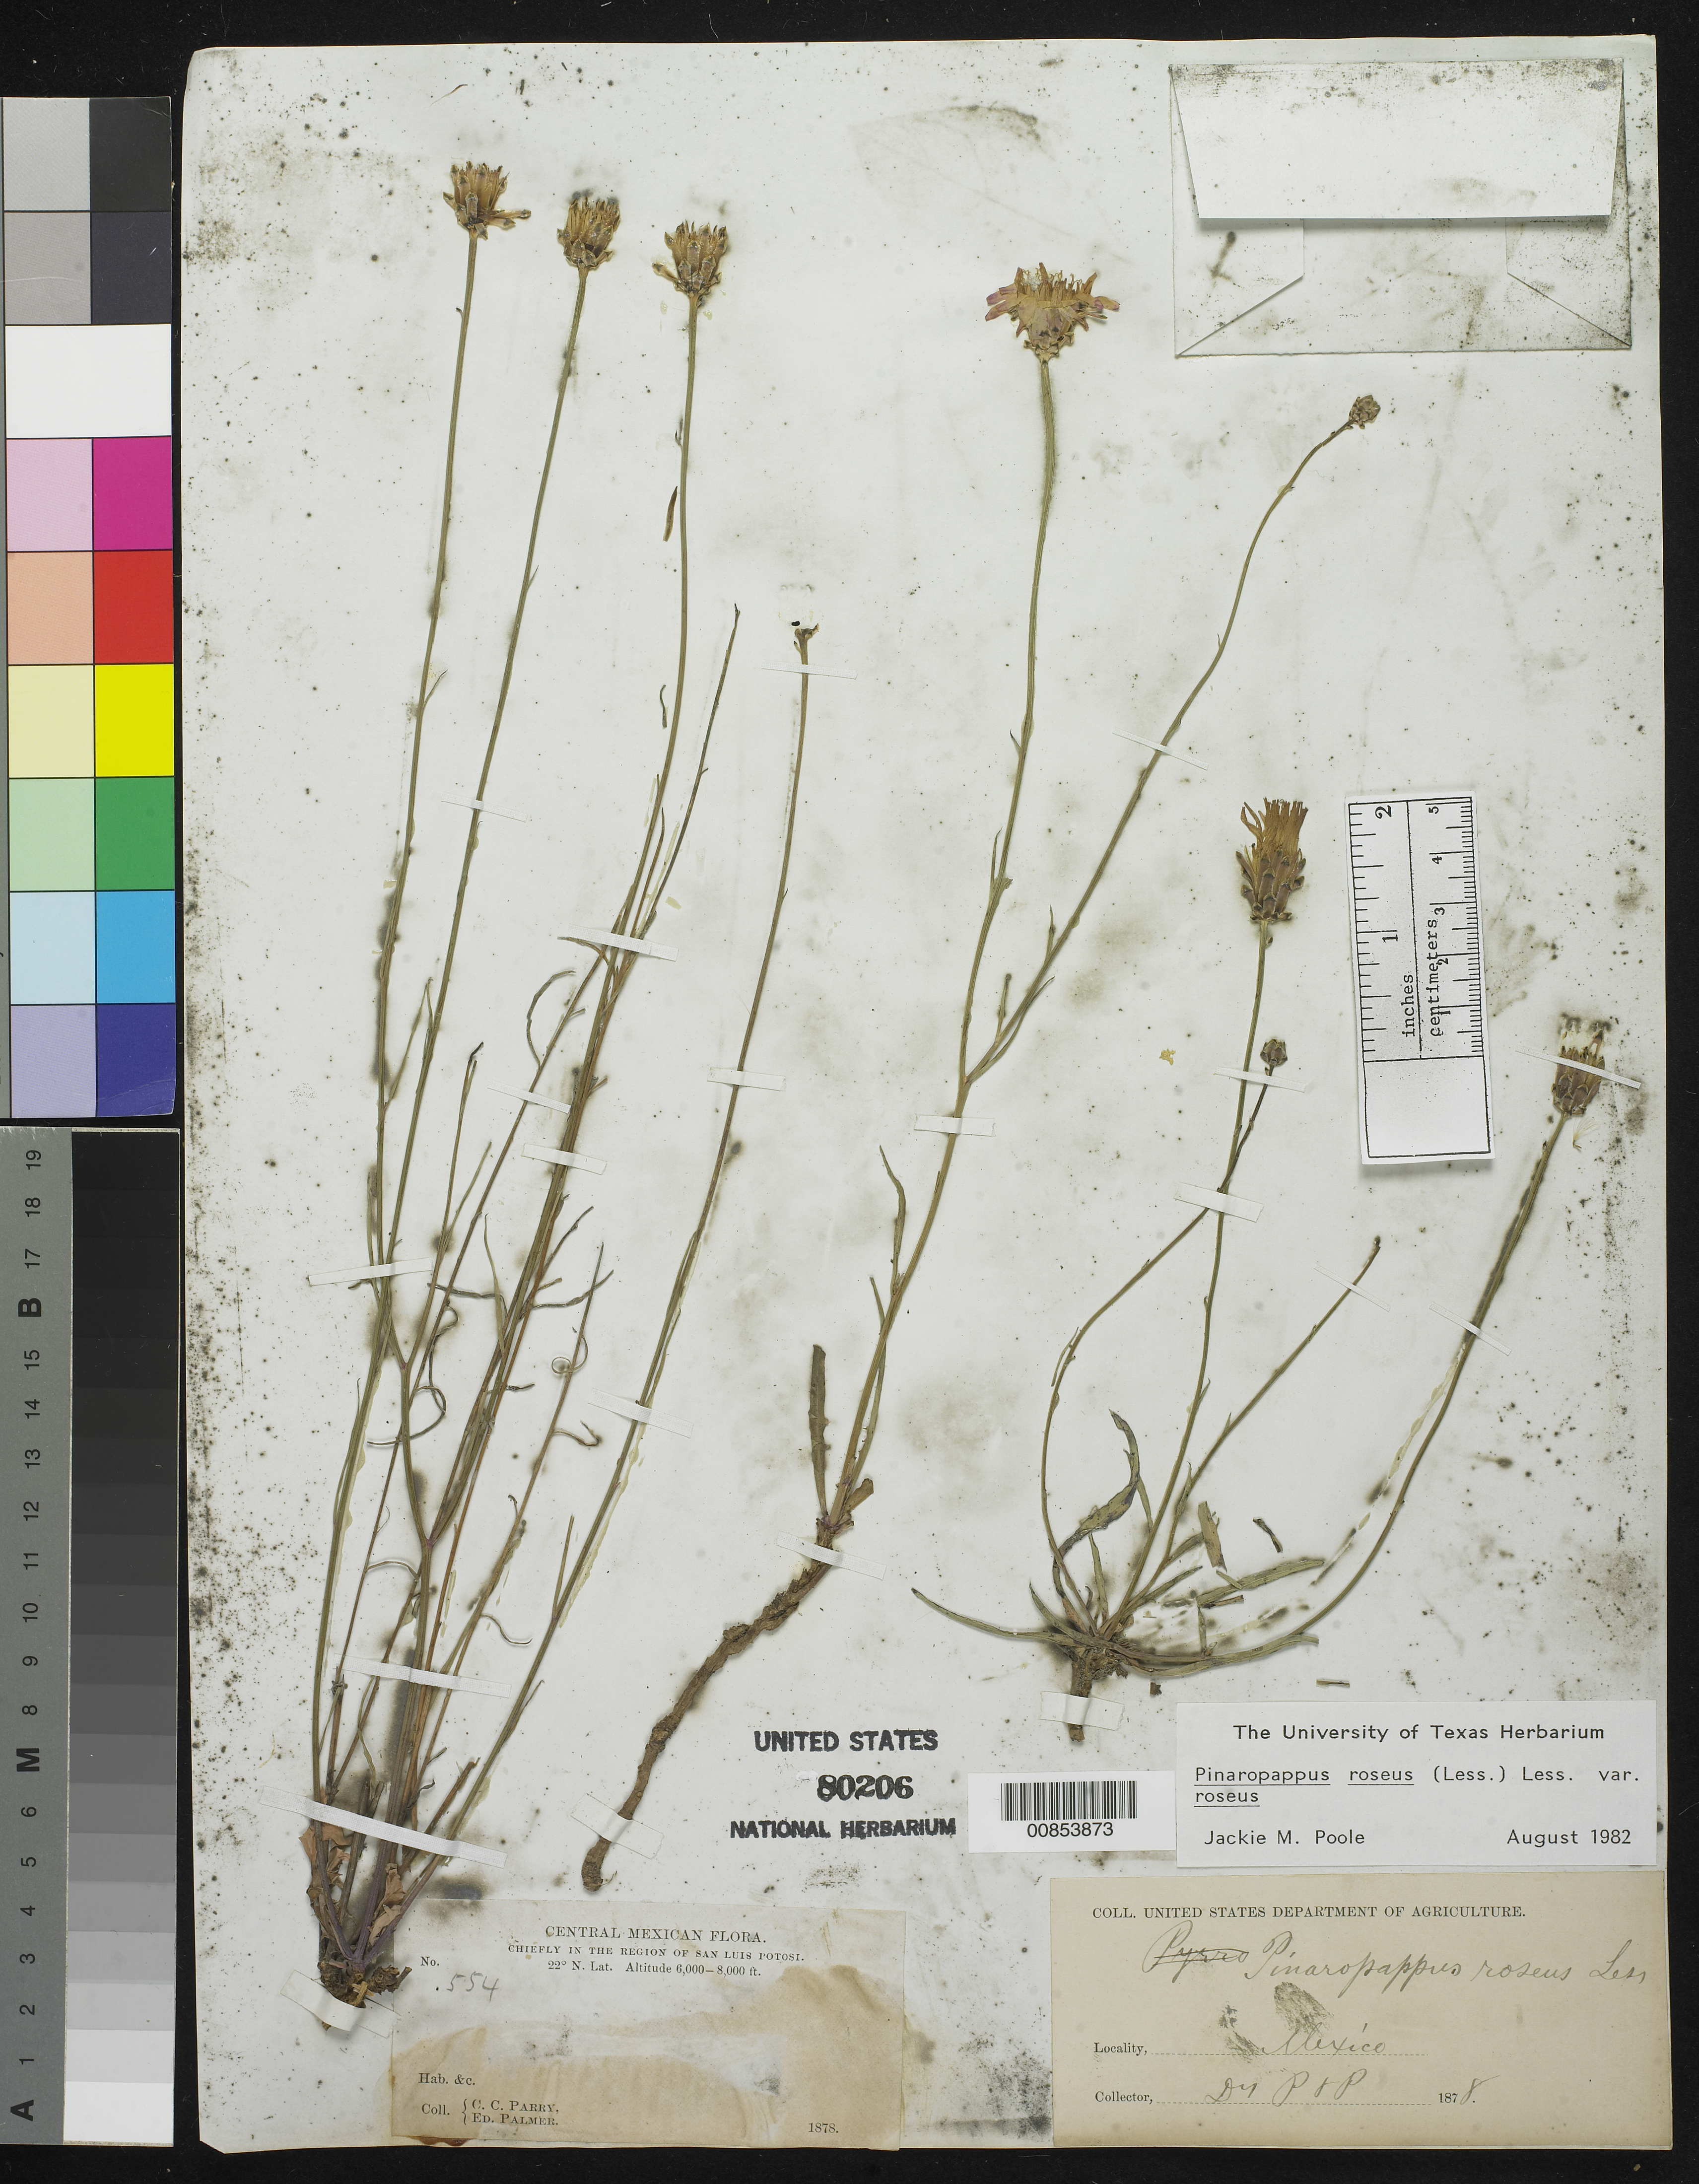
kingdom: Plantae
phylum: Tracheophyta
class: Magnoliopsida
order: Asterales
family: Asteraceae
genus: Pinaropappus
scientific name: Pinaropappus roseus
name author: Less.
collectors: C. C. Parry & E. Palmer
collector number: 554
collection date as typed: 1878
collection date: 1878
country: Mexico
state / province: San Luis Potosí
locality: Chiefly in the region of San Luis Potosí.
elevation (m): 1829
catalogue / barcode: US 80206